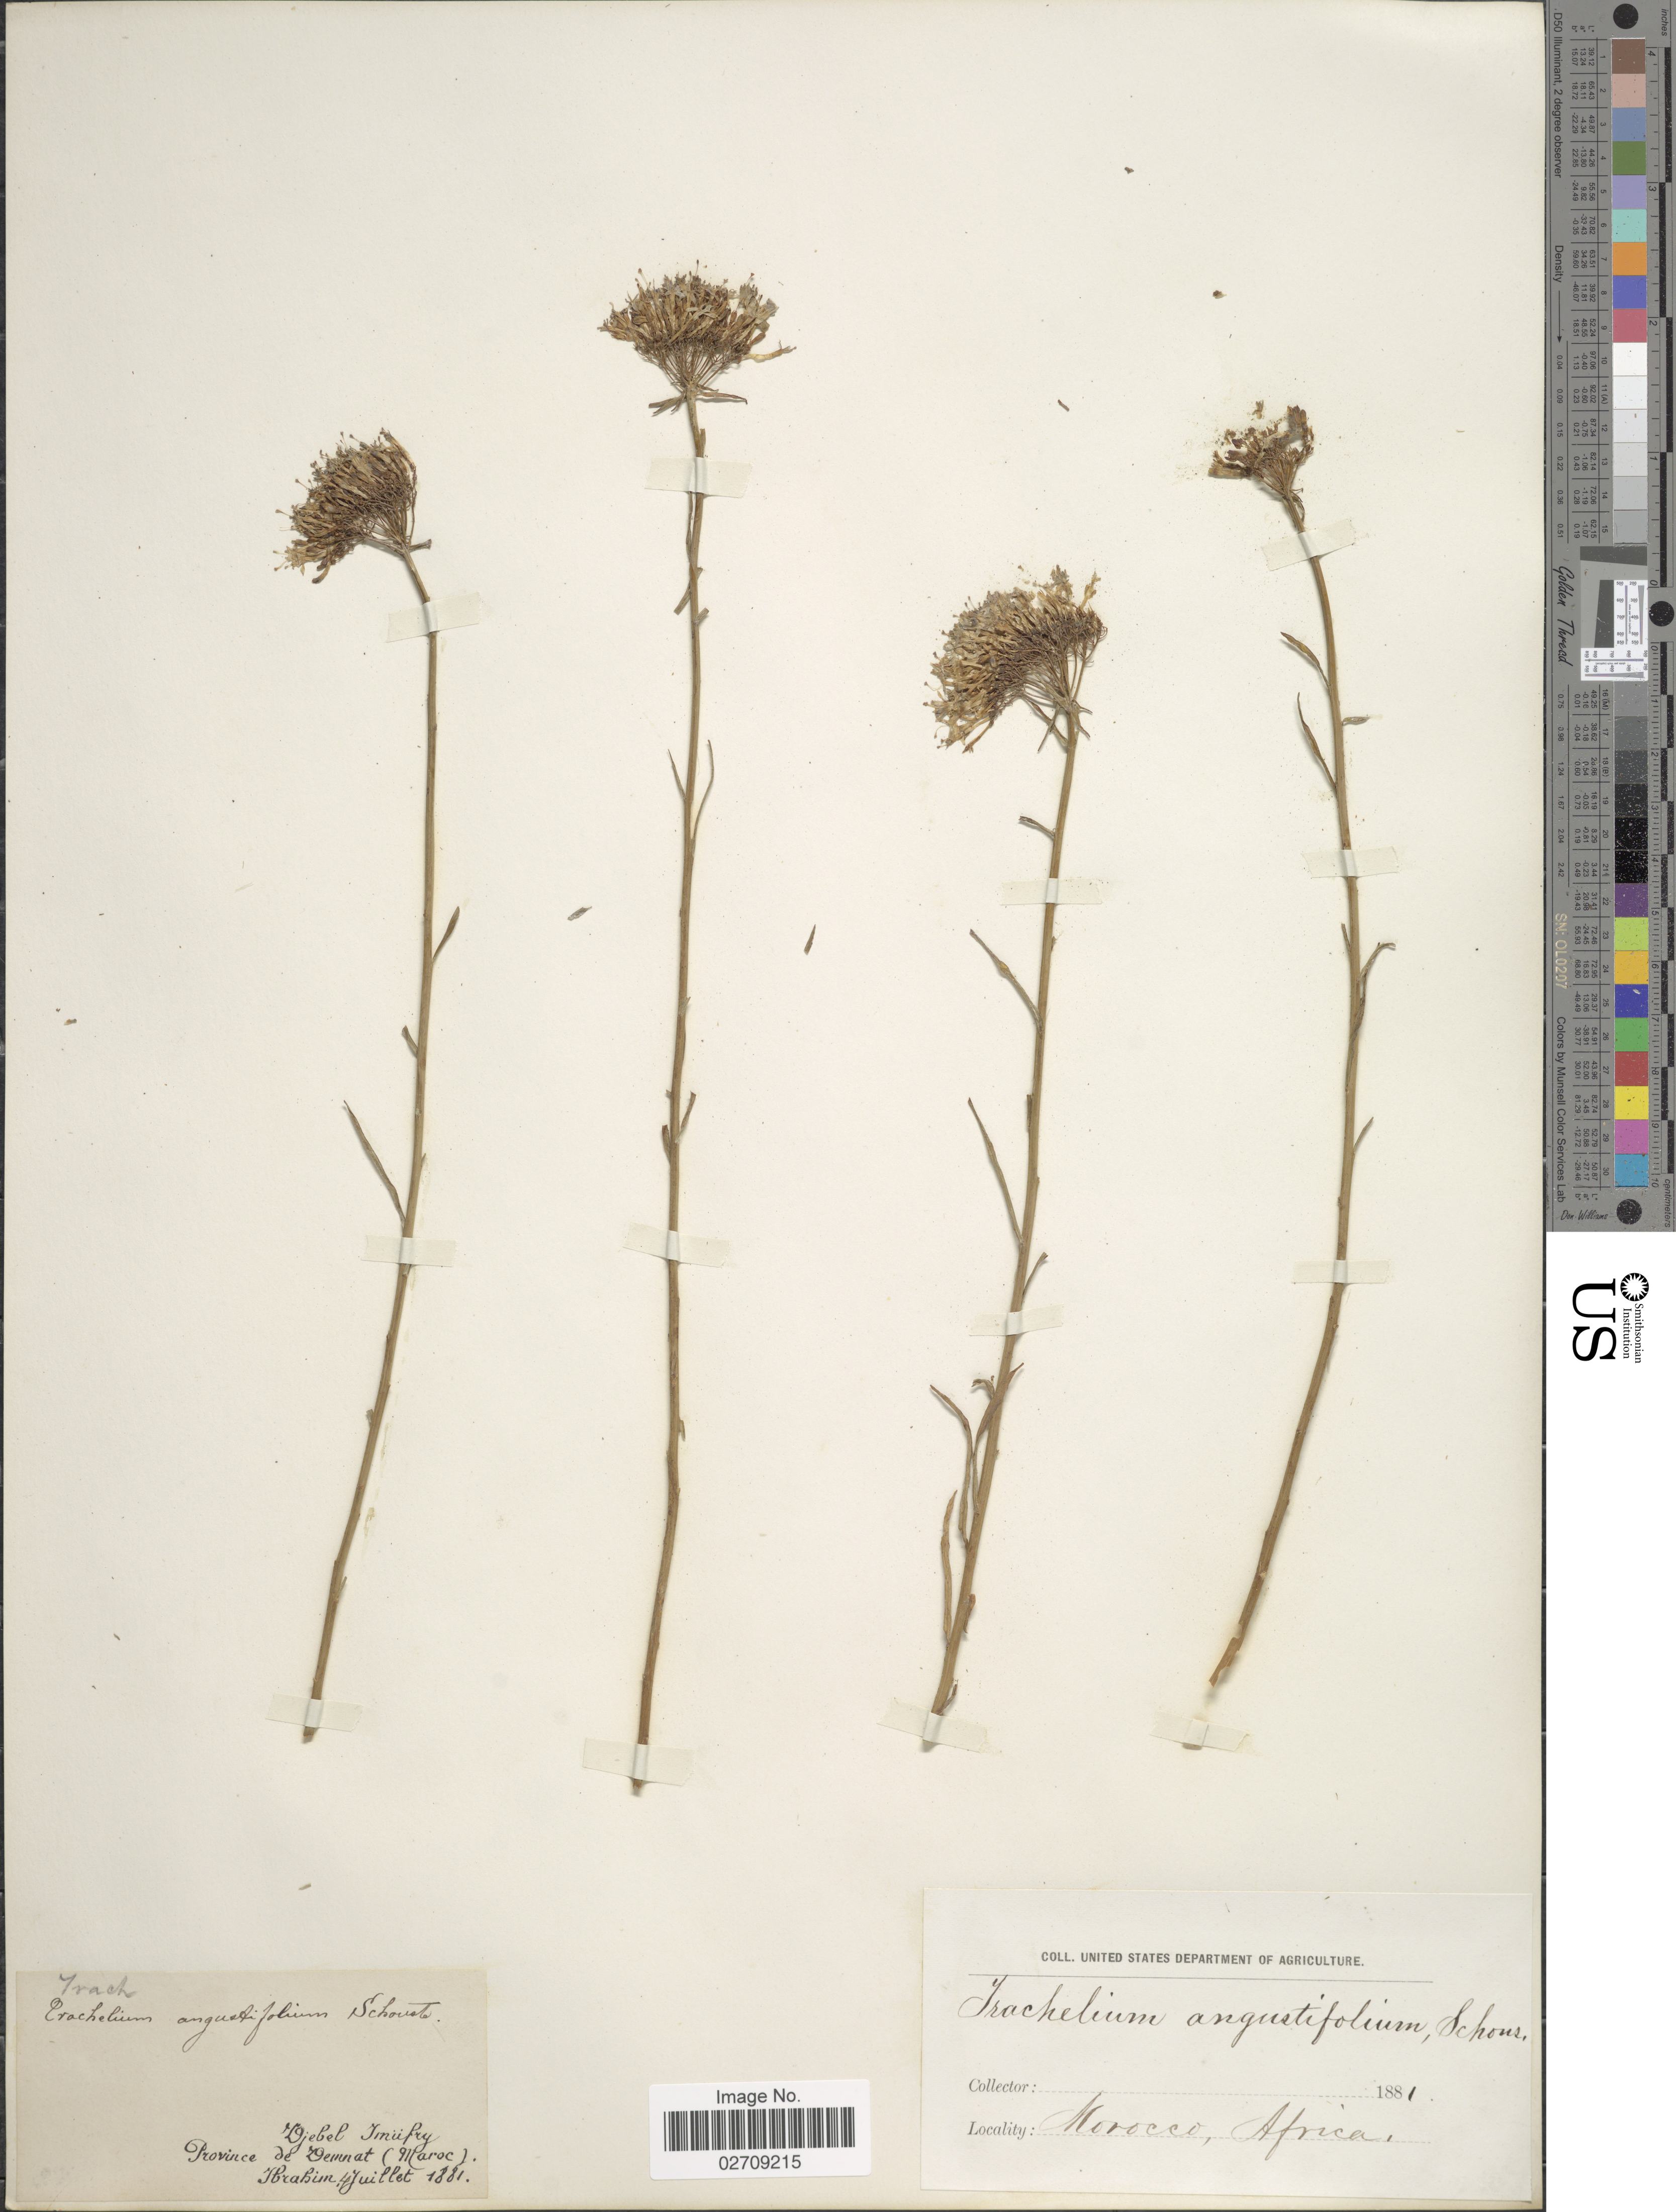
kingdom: Plantae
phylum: Tracheophyta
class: Magnoliopsida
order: Asterales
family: Campanulaceae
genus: Trachelium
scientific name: Trachelium angustifolium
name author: Schousb.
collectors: -. Ibrahim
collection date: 1881-07-04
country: Morocco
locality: Dejebel Imiifry. Province de Demnat (Maroc)